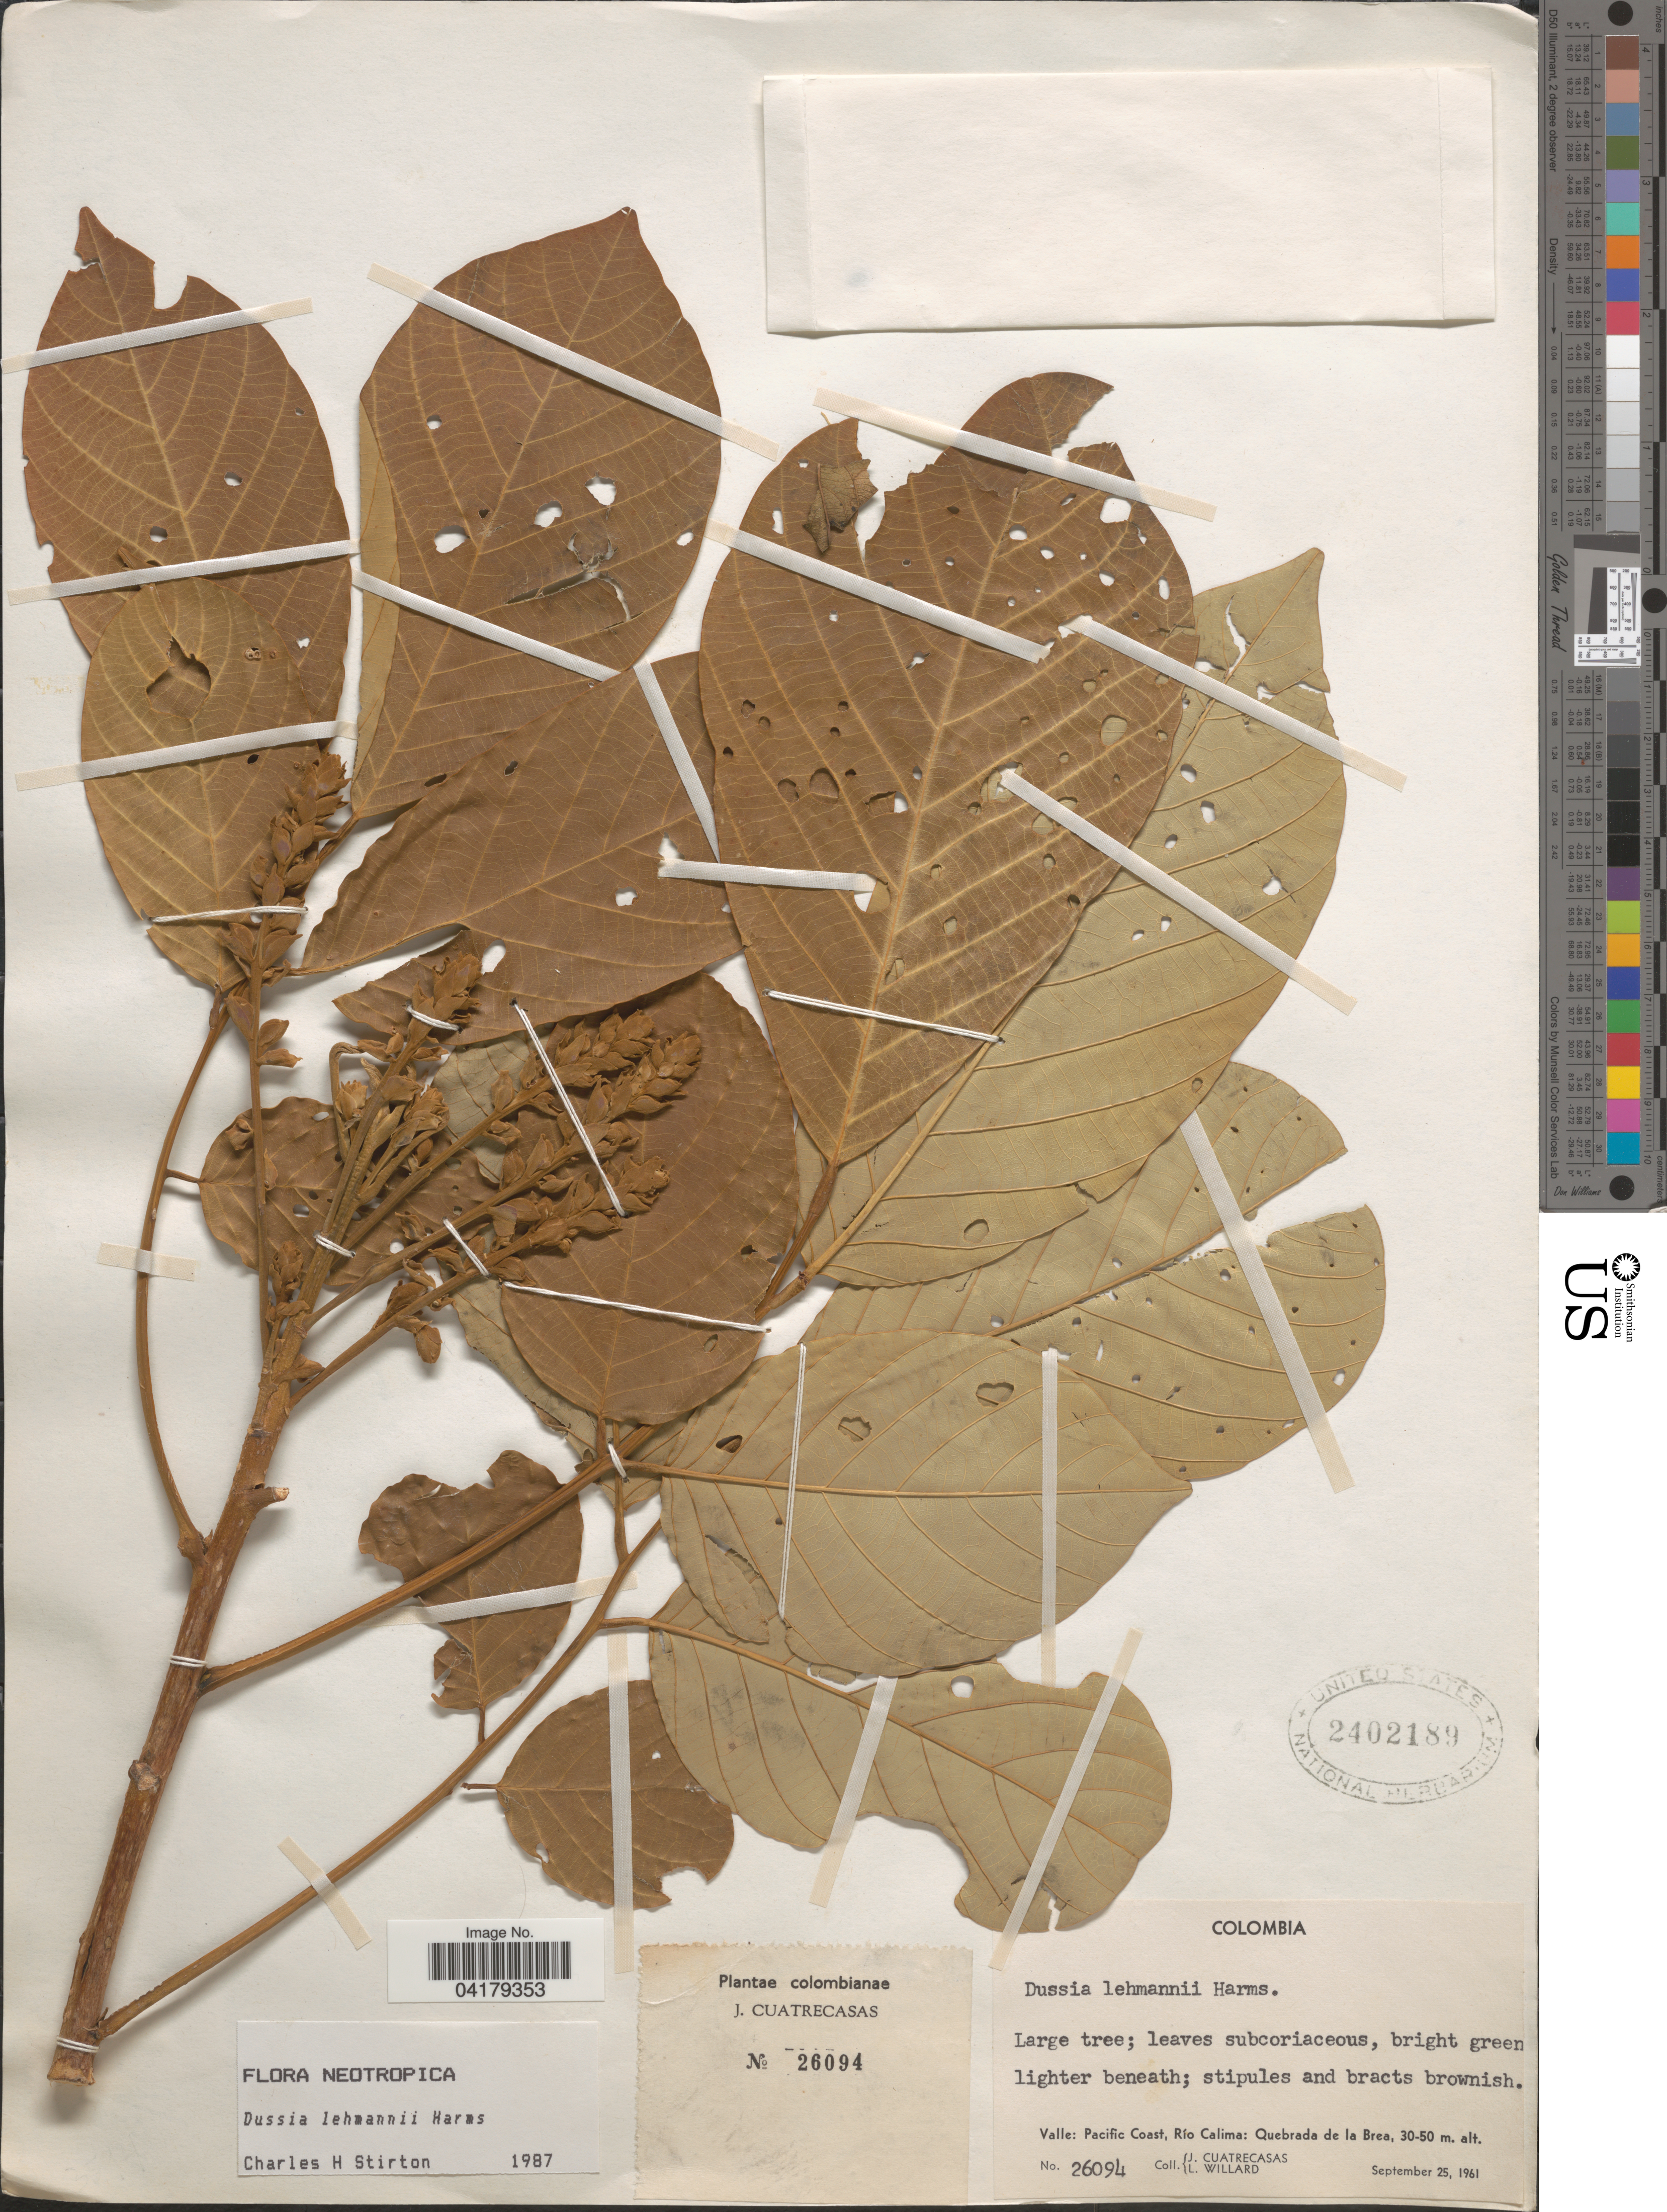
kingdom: Plantae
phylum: Tracheophyta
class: Magnoliopsida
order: Fabales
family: Fabaceae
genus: Dussia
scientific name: Dussia lehmannii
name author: Harms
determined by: Stirton, Charles H.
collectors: J. Cuatrecasas & L. Willard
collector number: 26094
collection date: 1961-09-25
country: Colombia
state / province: Valle del Cauca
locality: Valle: Pacific Coast, Río Calima: Quebrada de la Brea.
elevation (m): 30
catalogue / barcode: US 2402189